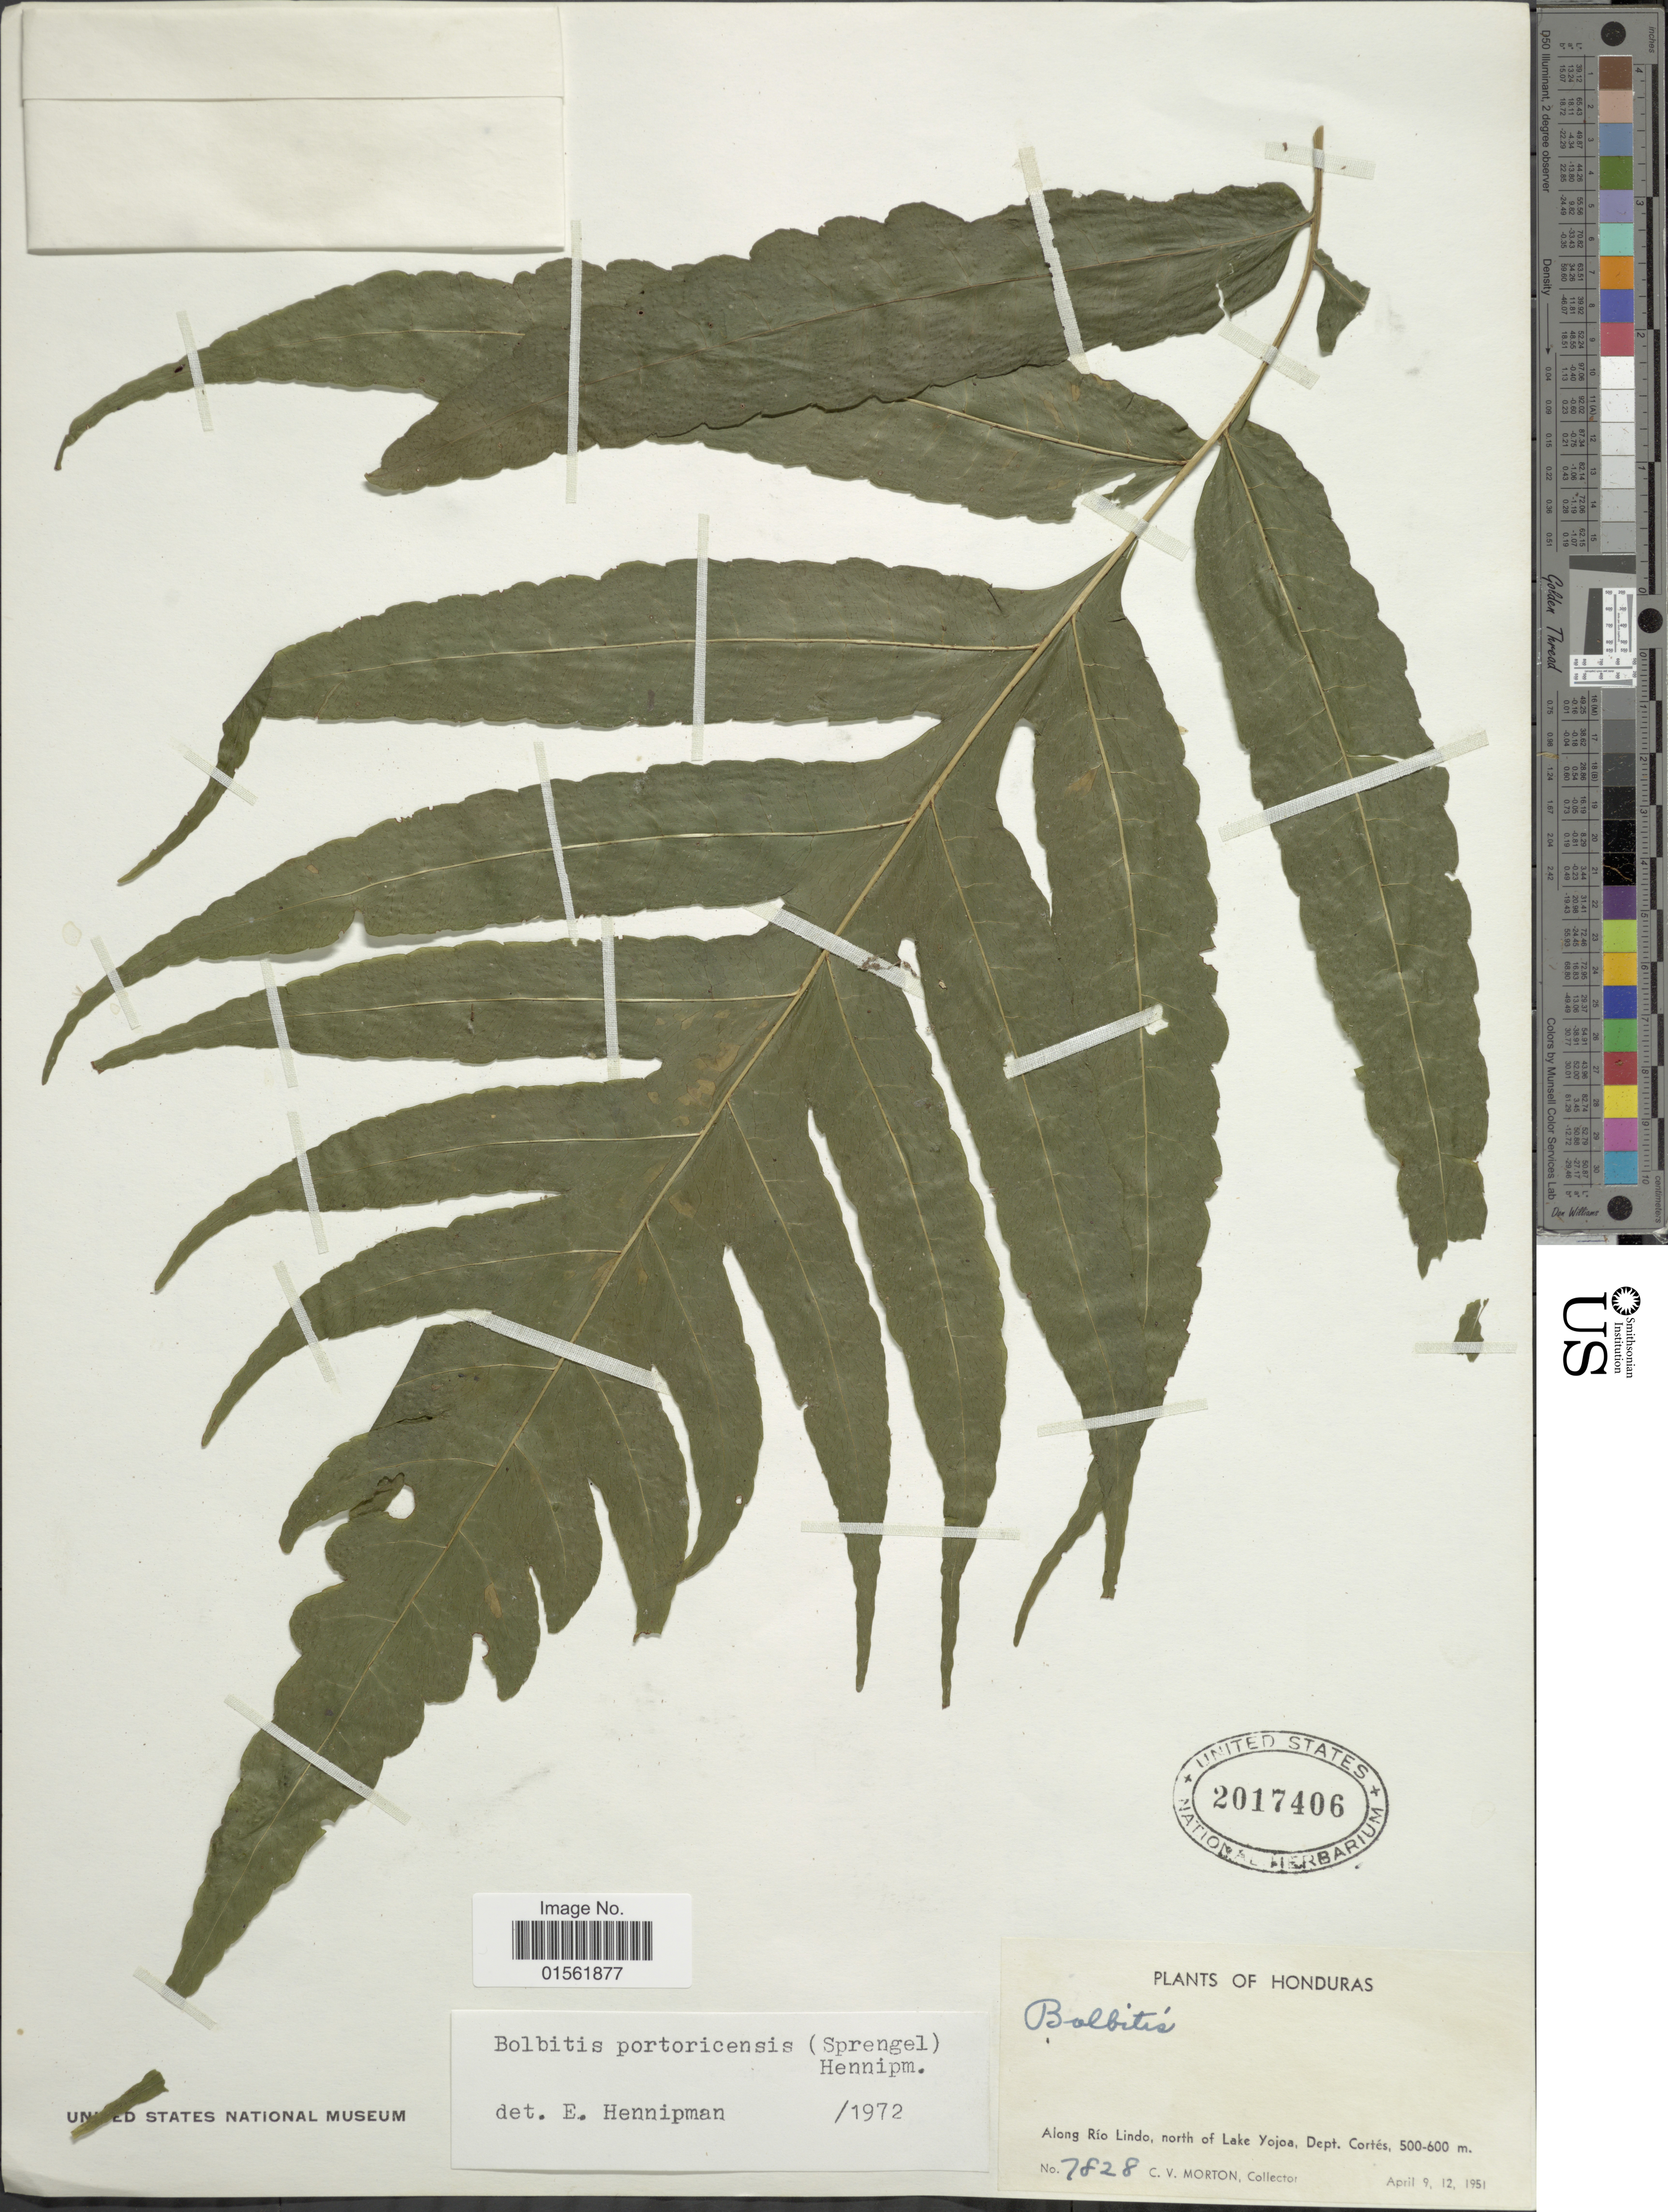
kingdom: Plantae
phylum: Tracheophyta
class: Polypodiopsida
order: Polypodiales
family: Dryopteridaceae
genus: Bolbitis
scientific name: Bolbitis portoricensis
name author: (Spreng.) Hennipman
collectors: C. V. Morton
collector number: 7828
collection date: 1951-04-09/1951-04-12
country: Honduras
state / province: Cortés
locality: Along Río Lindo, north of Lake Yojoa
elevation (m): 500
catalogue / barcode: US 2017406